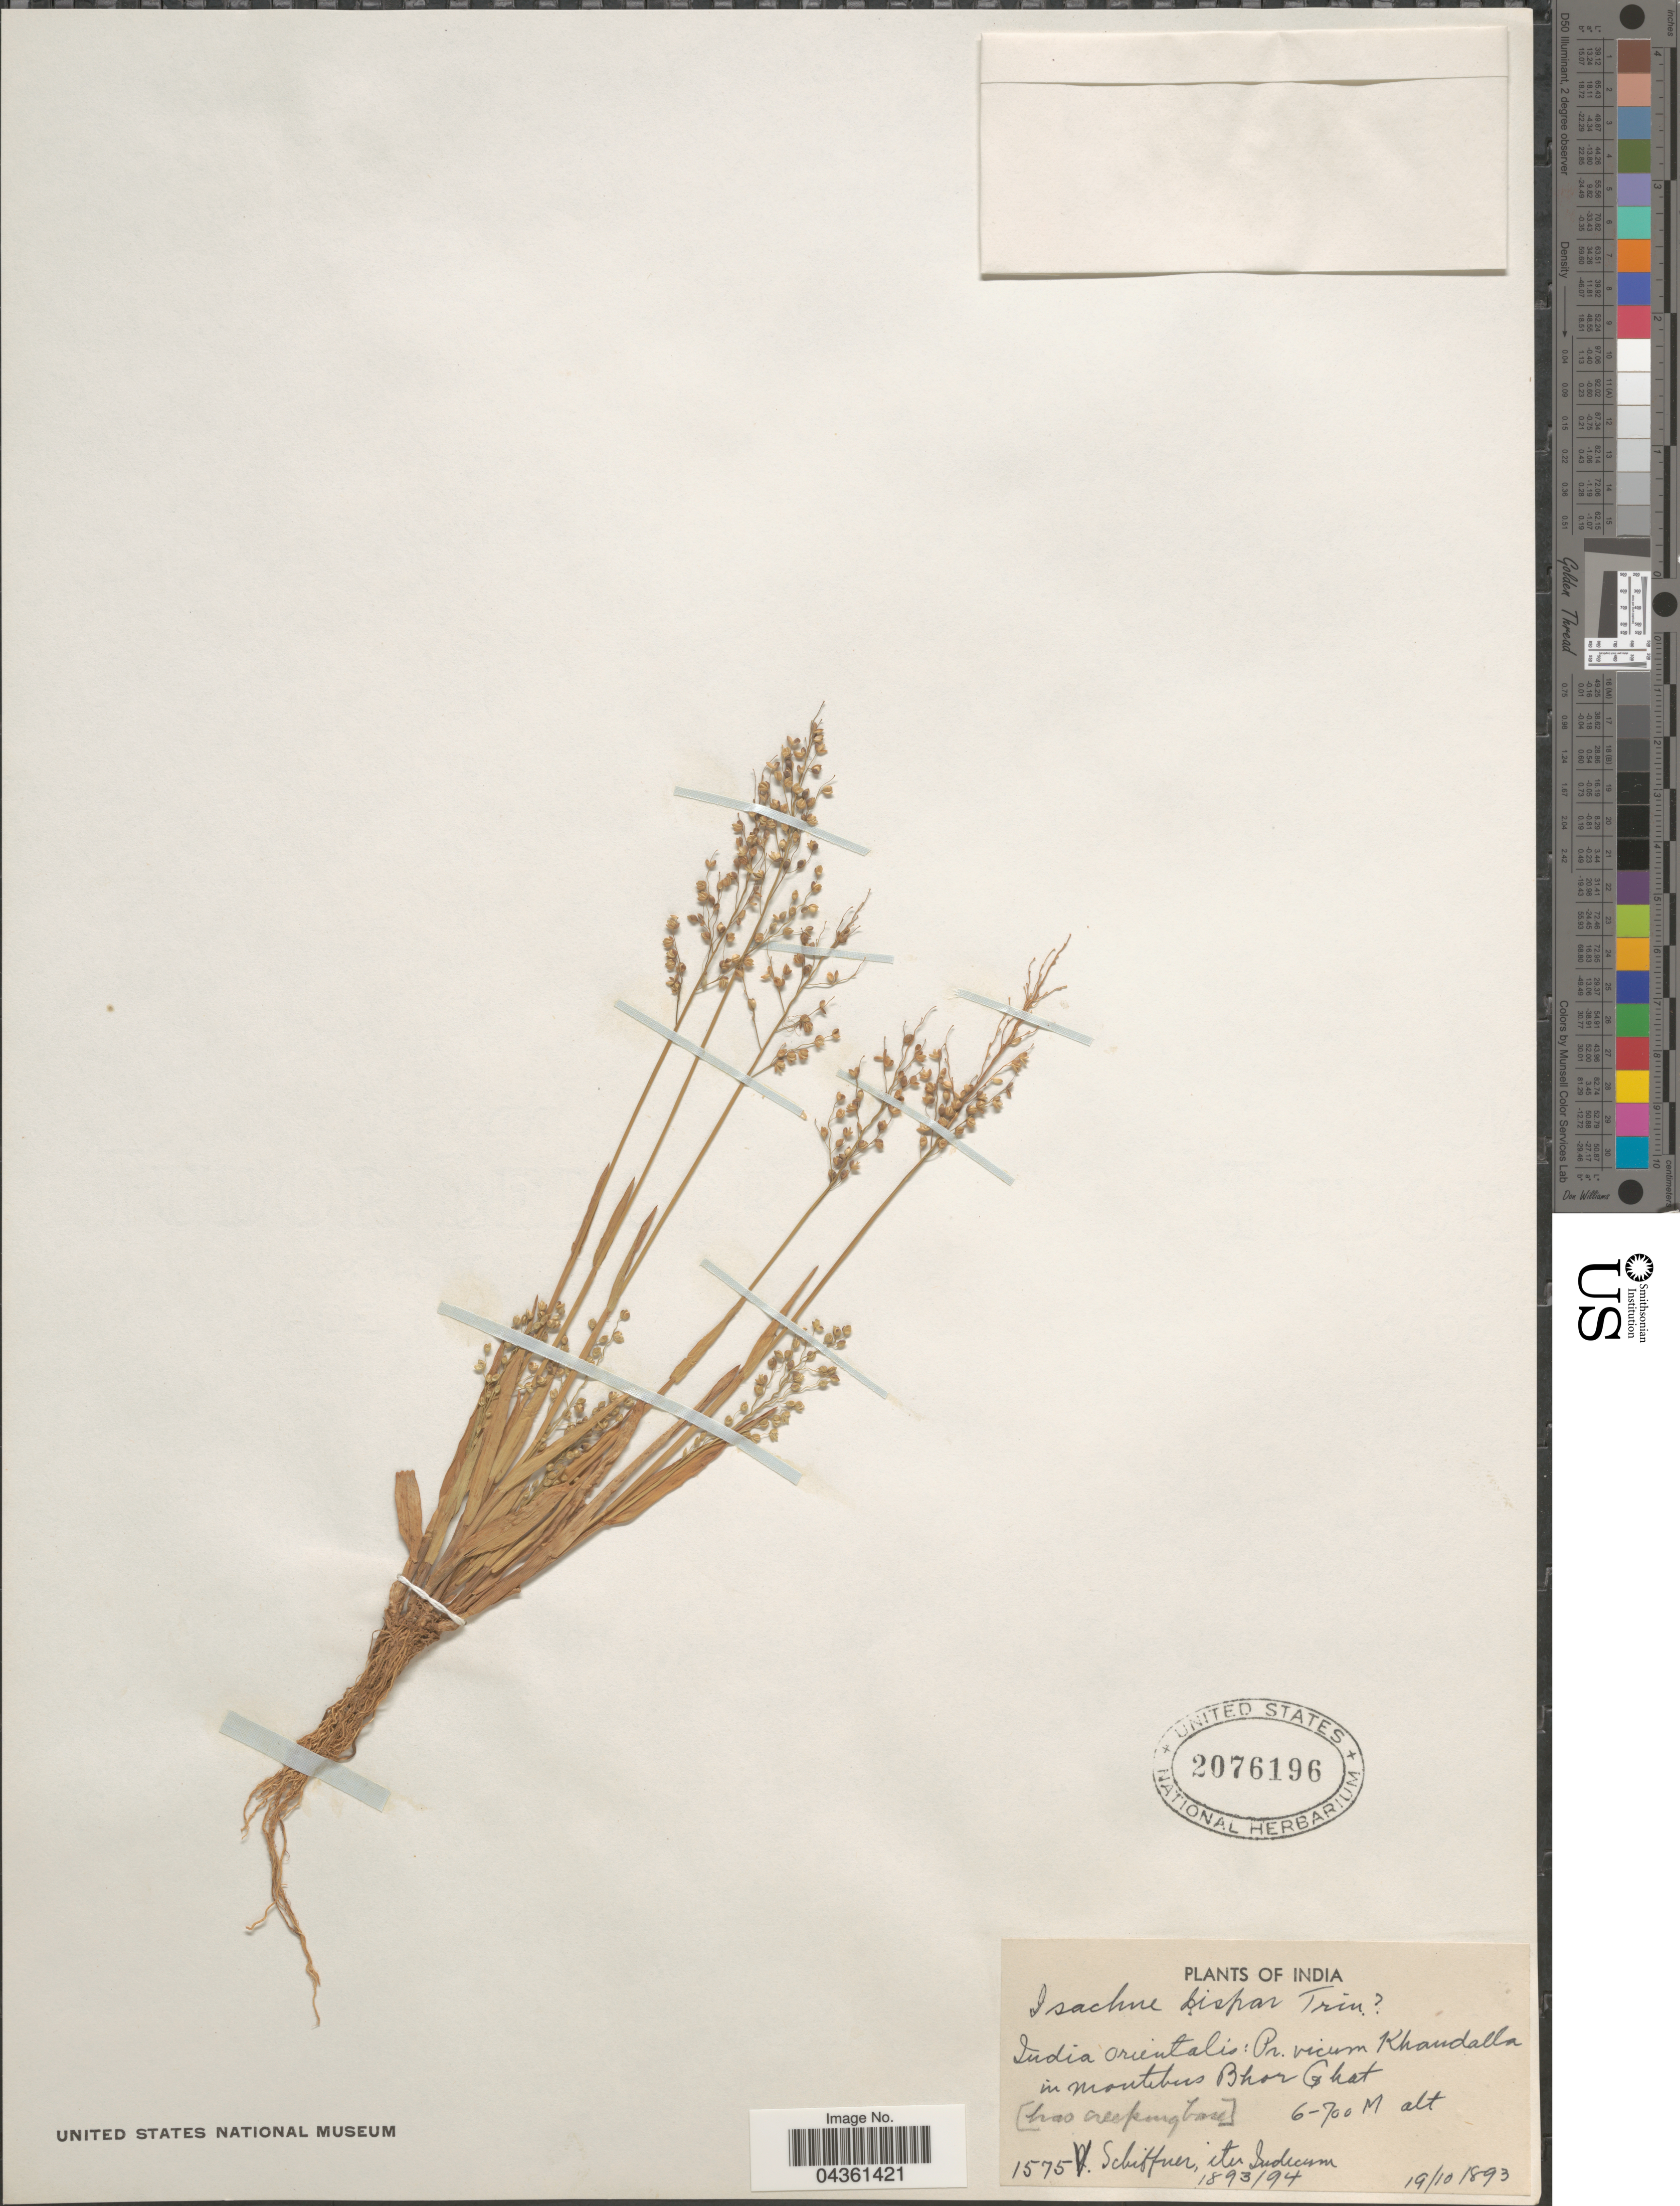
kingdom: Plantae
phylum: Tracheophyta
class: Liliopsida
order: Poales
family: Poaceae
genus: Isachne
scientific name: Isachne globosa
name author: (Thunb.) Kuntze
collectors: V. Schiffner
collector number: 1575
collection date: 1893-10-19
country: India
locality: India Orientalis: Pr. vicum Khandalla in montibus Bhor Ghat.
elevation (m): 600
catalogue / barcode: US 2076196